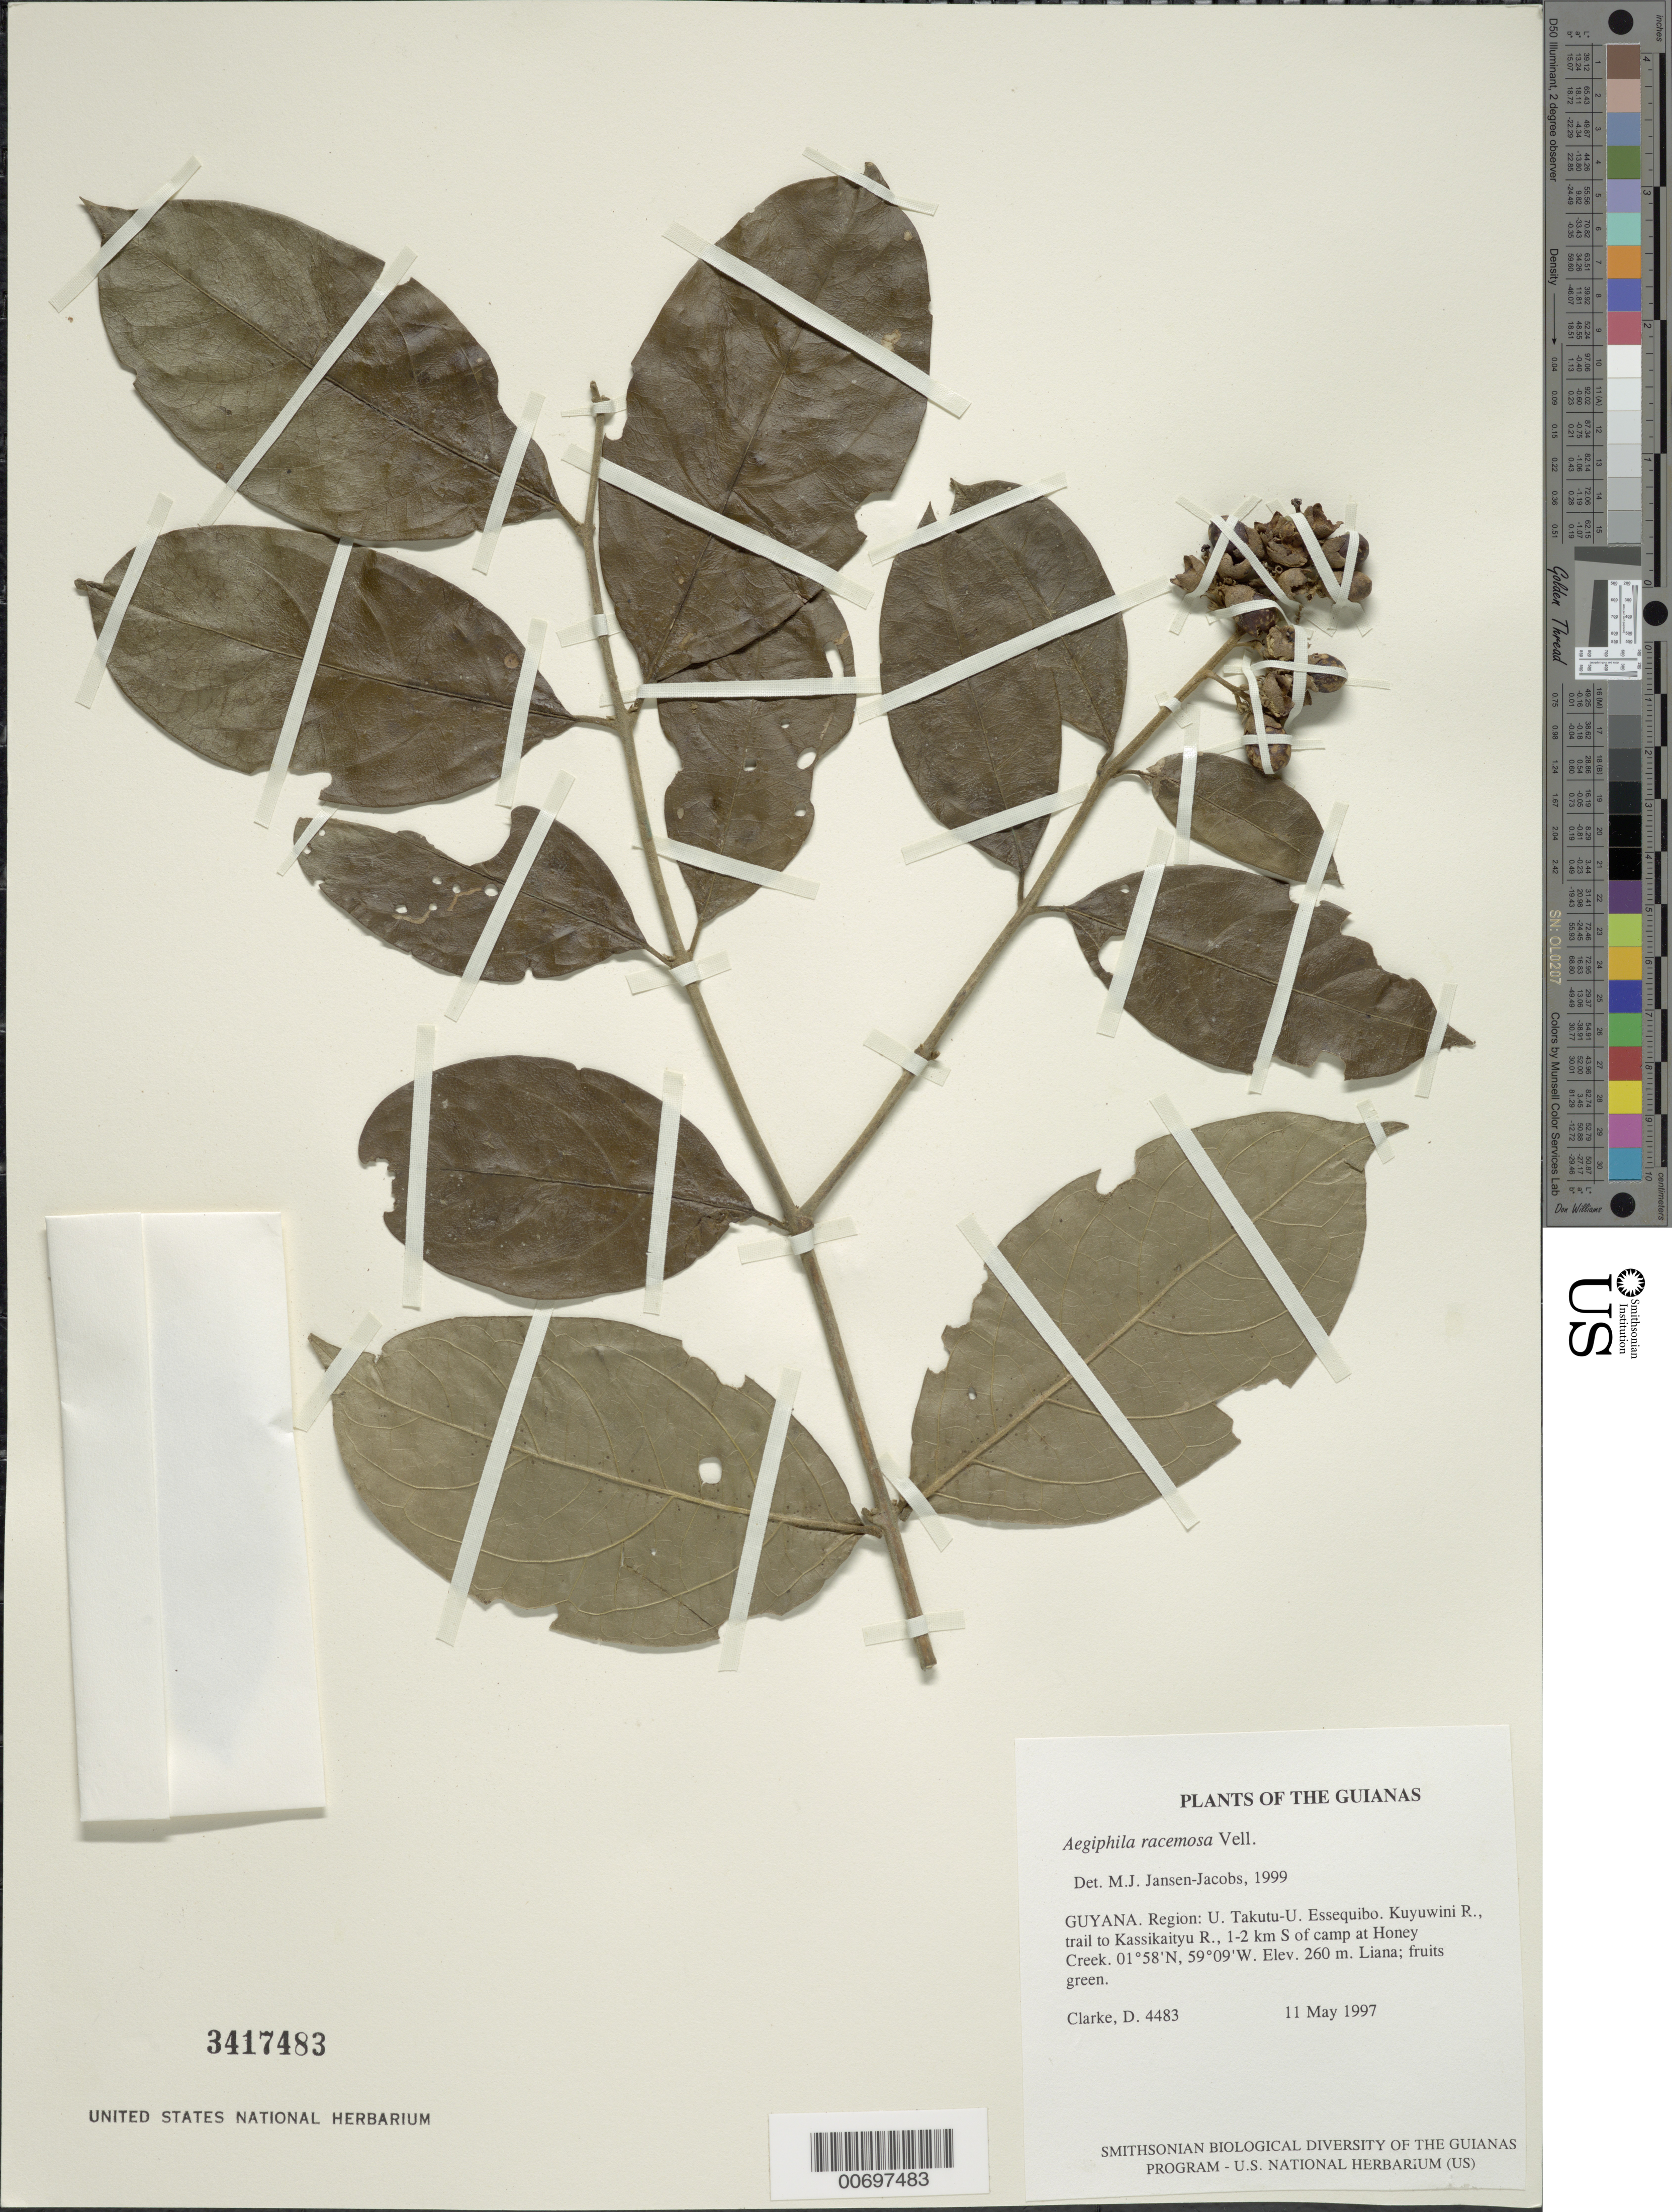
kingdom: Plantae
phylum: Tracheophyta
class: Magnoliopsida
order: Lamiales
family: Lamiaceae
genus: Aegiphila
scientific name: Aegiphila racemosa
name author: Vell.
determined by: Jansen-Jacobs, M. J., (U), Nationaal Herbarium Nederland, Utrecht University branch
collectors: H. D. Clarke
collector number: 4483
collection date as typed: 11 May 1997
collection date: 1997-05-11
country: Guyana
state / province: U. Takutu-U. Essequibo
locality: Kuyuwini R., trail to Kassikaityu R., 1-2 km S of camp at Honey Creek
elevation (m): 260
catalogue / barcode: US 3417483